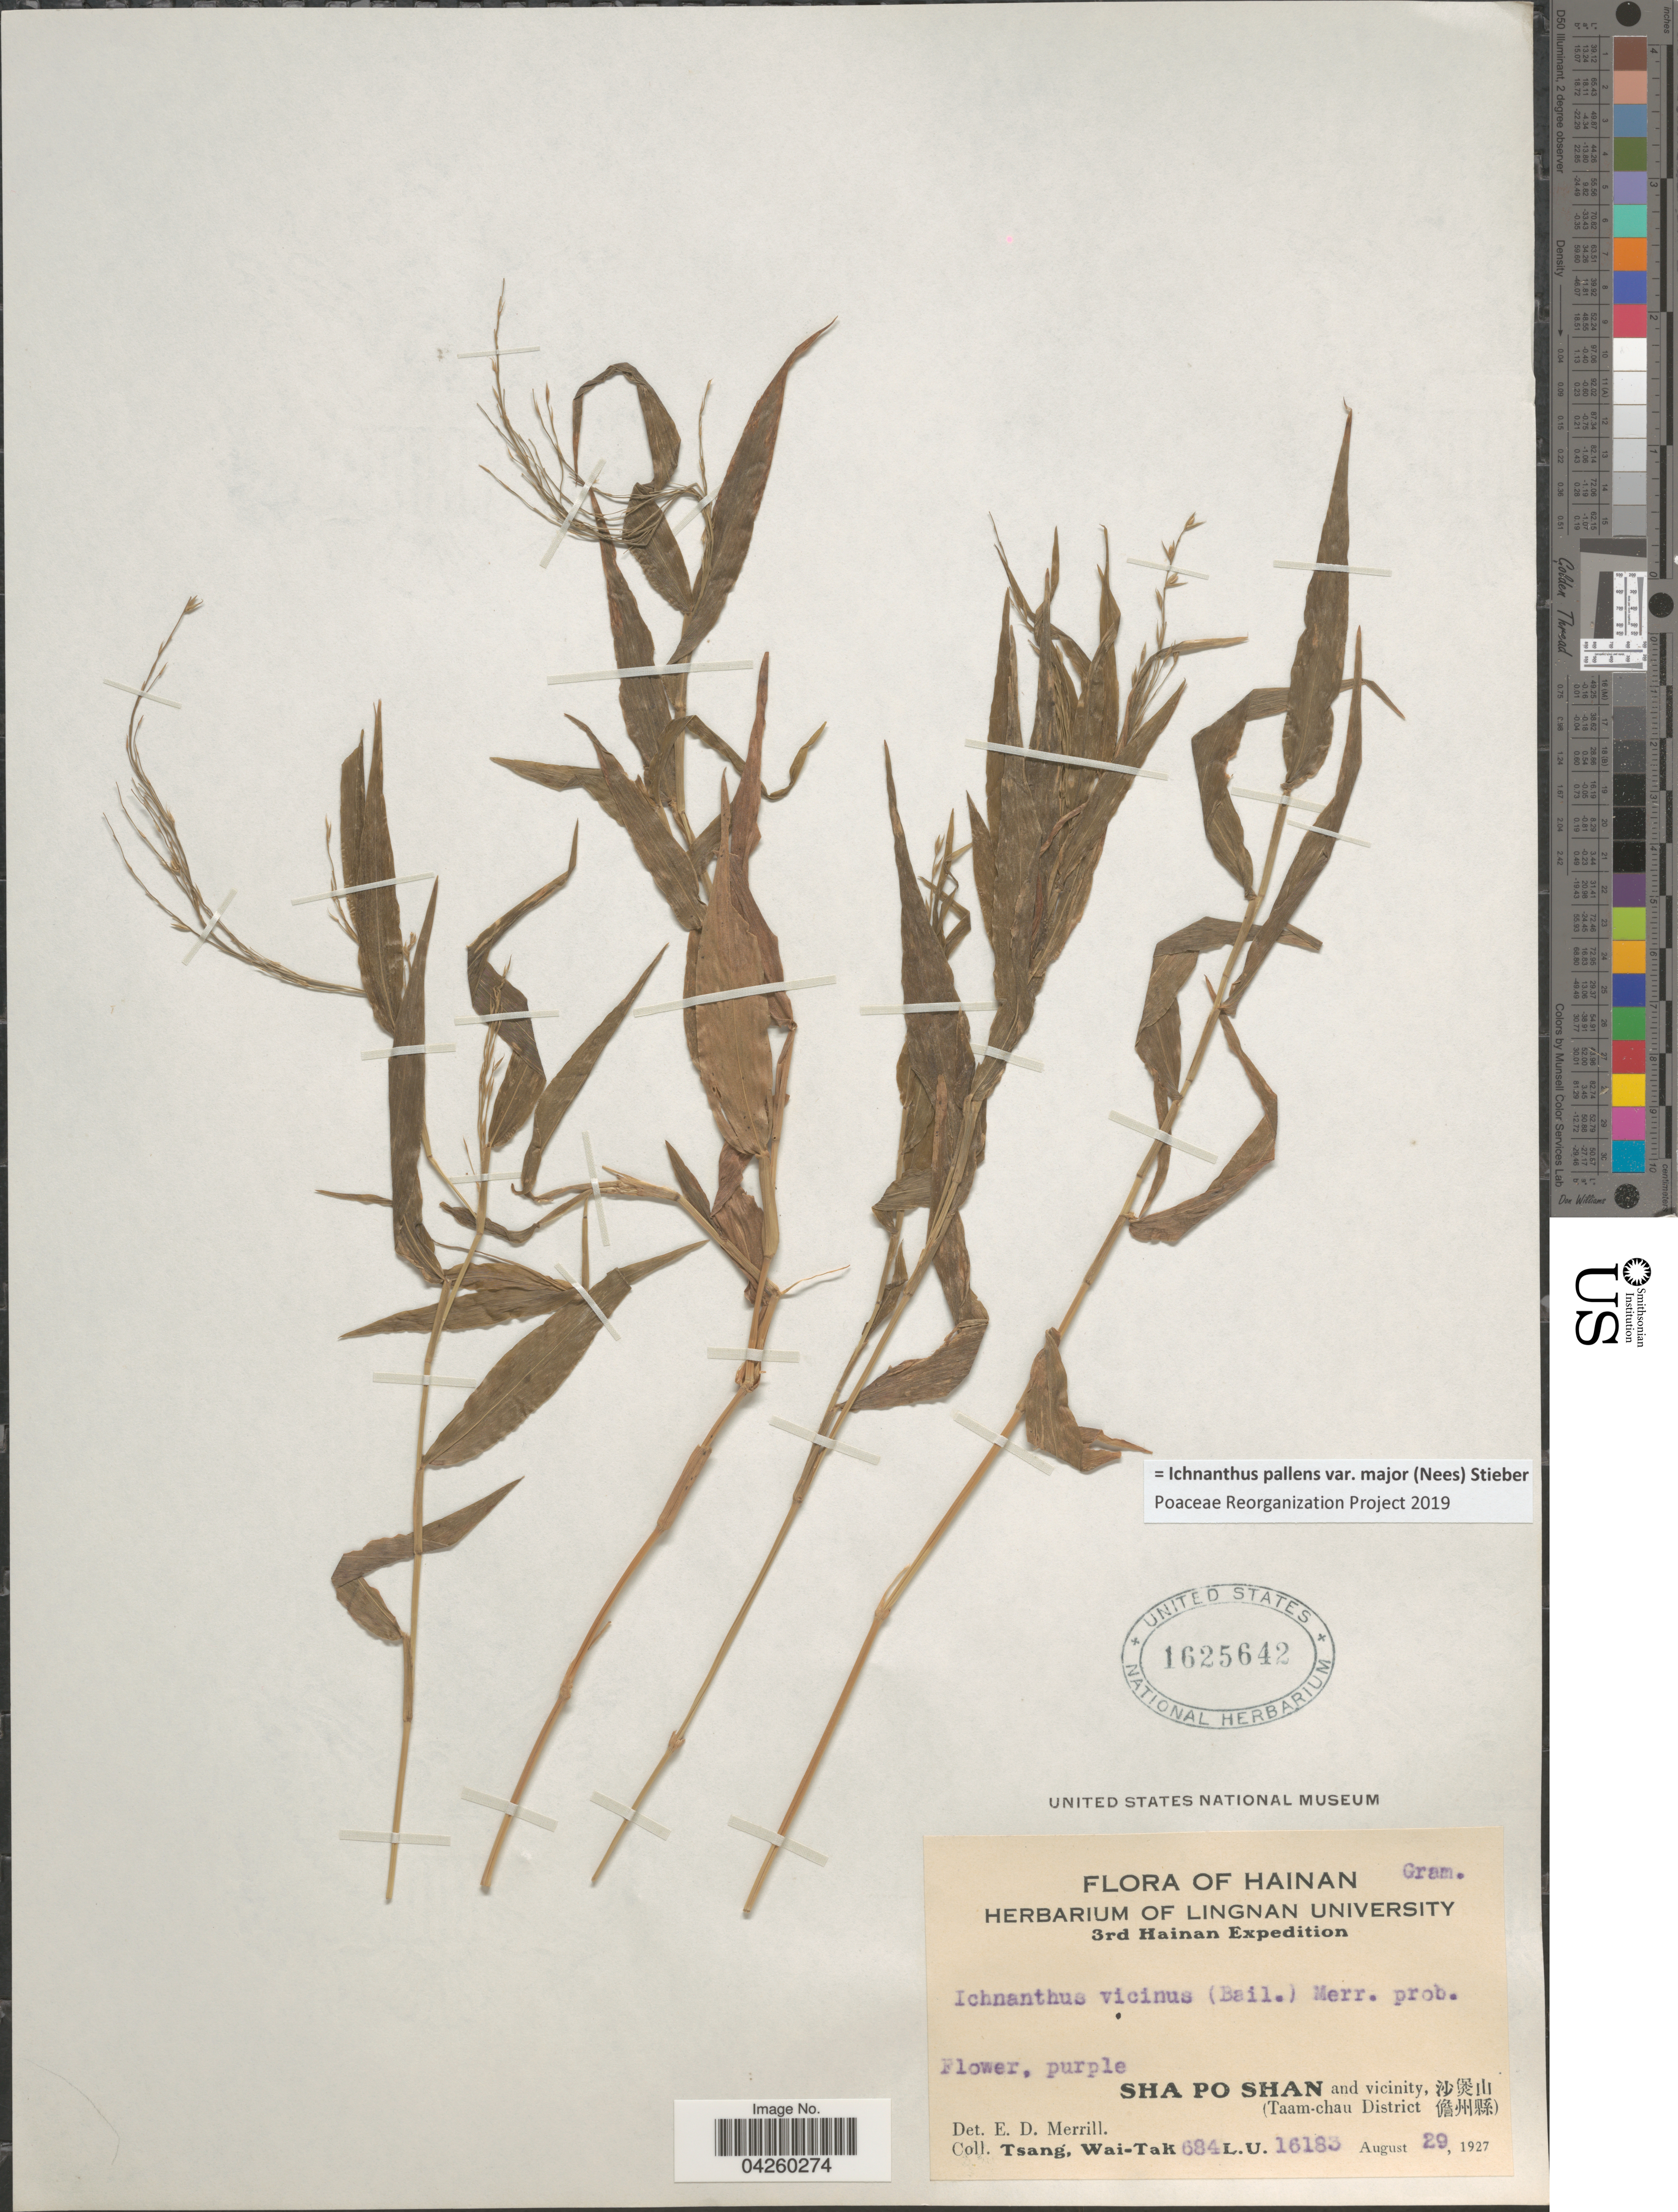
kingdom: Plantae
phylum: Tracheophyta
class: Liliopsida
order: Poales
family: Poaceae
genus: Ichnanthus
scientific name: Ichnanthus pallens var. major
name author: (Nees) Stieber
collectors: W. T. Tsang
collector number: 684 L.U.16183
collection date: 1927-08-29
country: China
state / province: Hainan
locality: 3rd Hainan E[Foreign script]pedition. Sha Po Shan and vicinity, [Foreign script] (Taam-chau District [Foreign script]).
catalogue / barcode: US 1625642